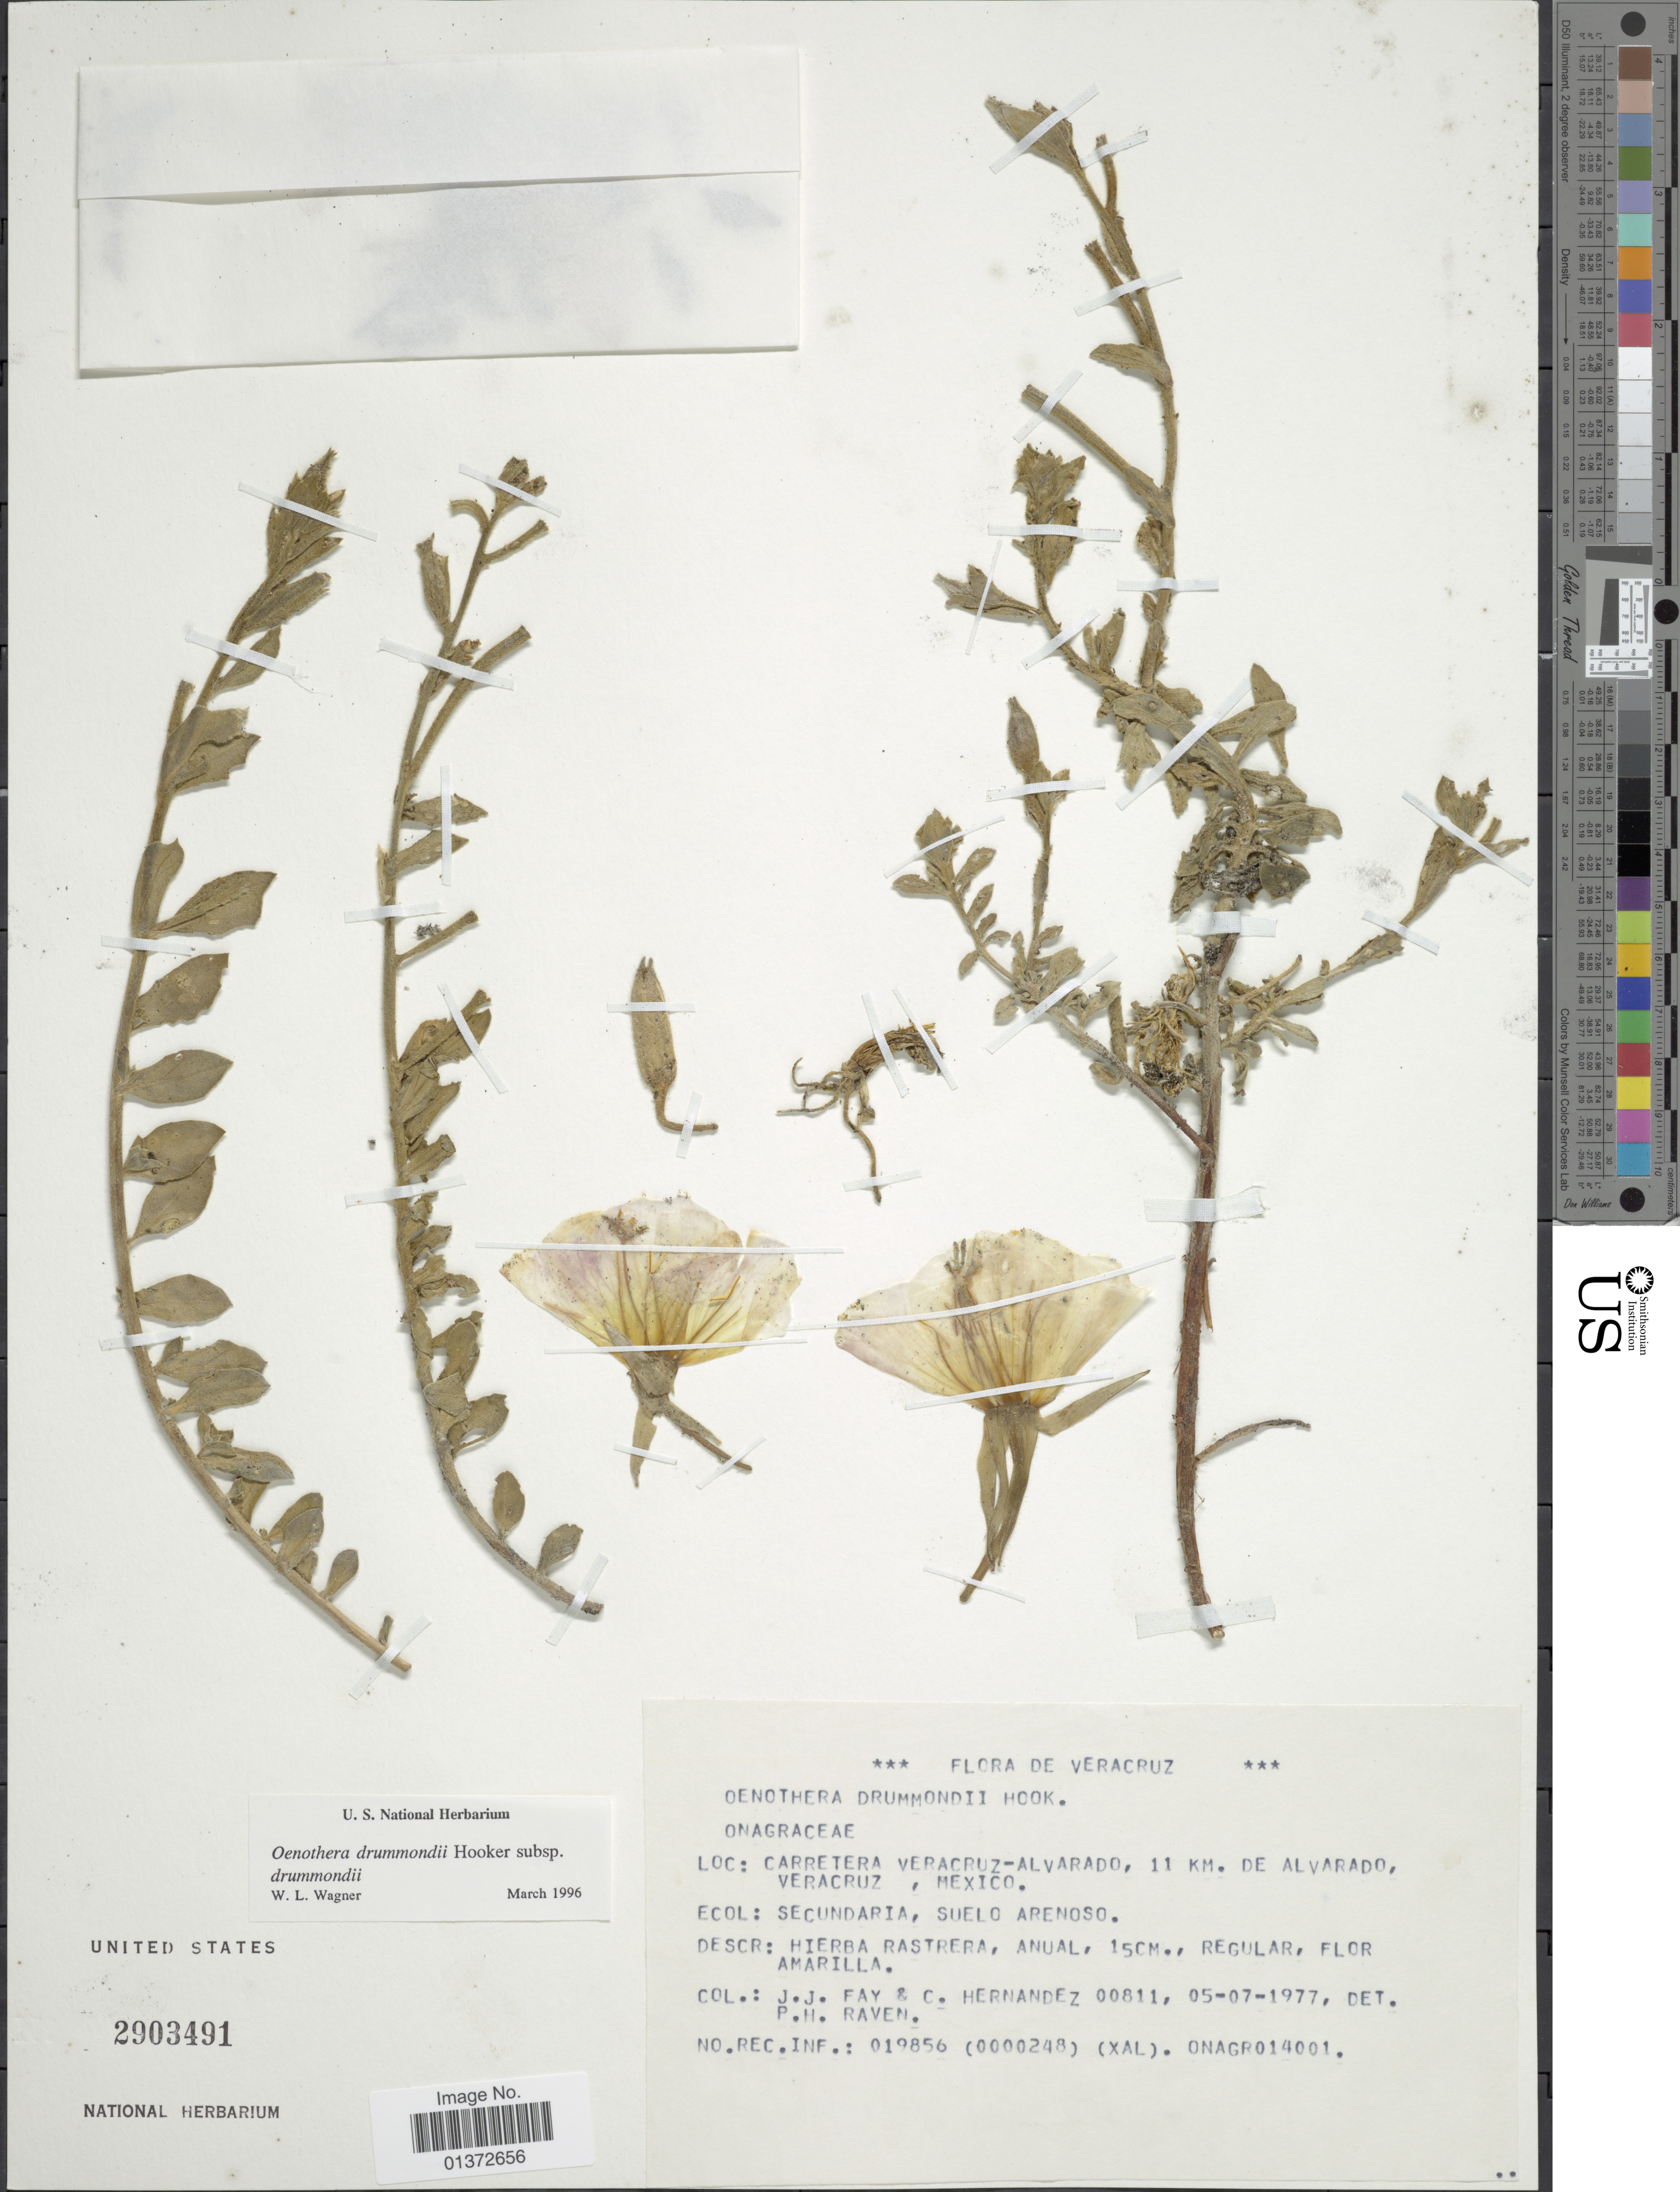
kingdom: Plantae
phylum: Tracheophyta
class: Magnoliopsida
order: Myrtales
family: Onagraceae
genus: Oenothera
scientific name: Oenothera drummondii subsp. drummondii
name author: Hook.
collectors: J. J. Fay & C. Hernandez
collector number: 00811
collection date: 1977-07-05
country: Mexico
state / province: Veracruz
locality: Veracruz, carretera Veracruz-Alvarado, 11 km de Alvarado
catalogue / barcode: US 2903491